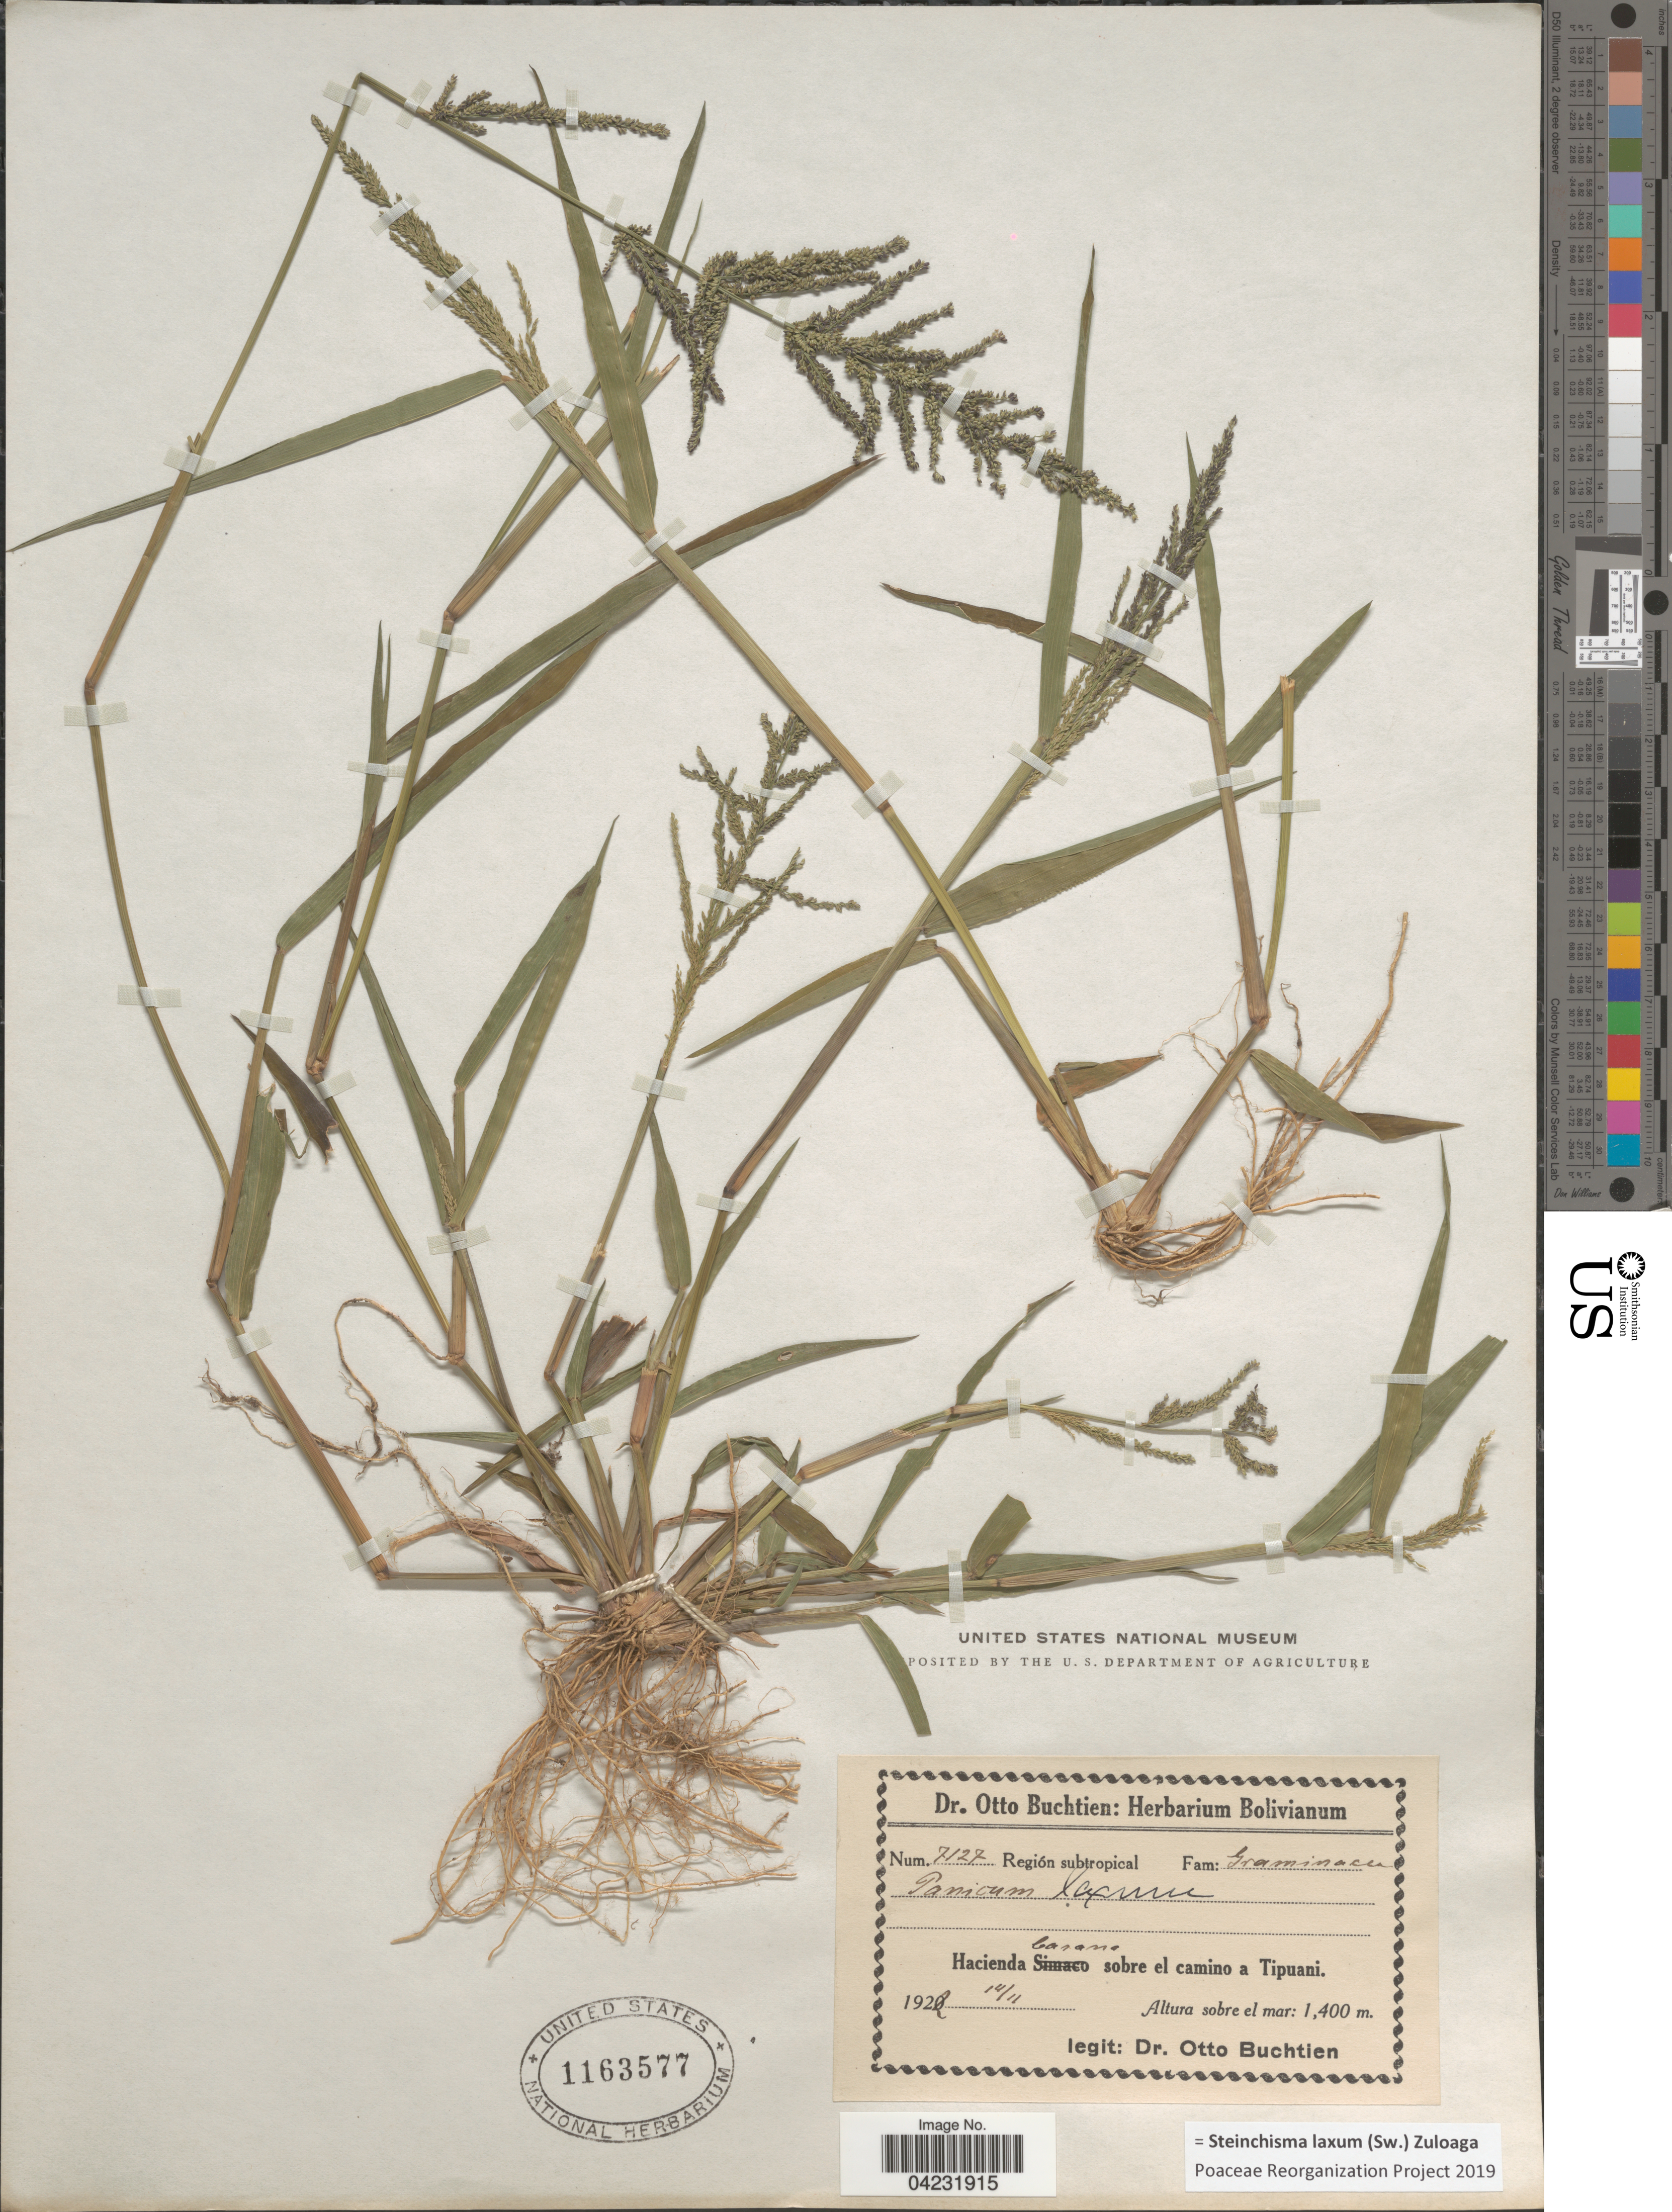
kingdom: Plantae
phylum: Tracheophyta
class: Liliopsida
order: Poales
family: Poaceae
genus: Steinchisma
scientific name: Steinchisma laxum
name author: (Sw.) Zuloaga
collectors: O. Buchtien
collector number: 7127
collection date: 1922-11-14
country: Bolivia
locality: Región subtropical. Hacienda Casana sobre el camino a Tipuani.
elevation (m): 1400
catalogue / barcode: US 1163577